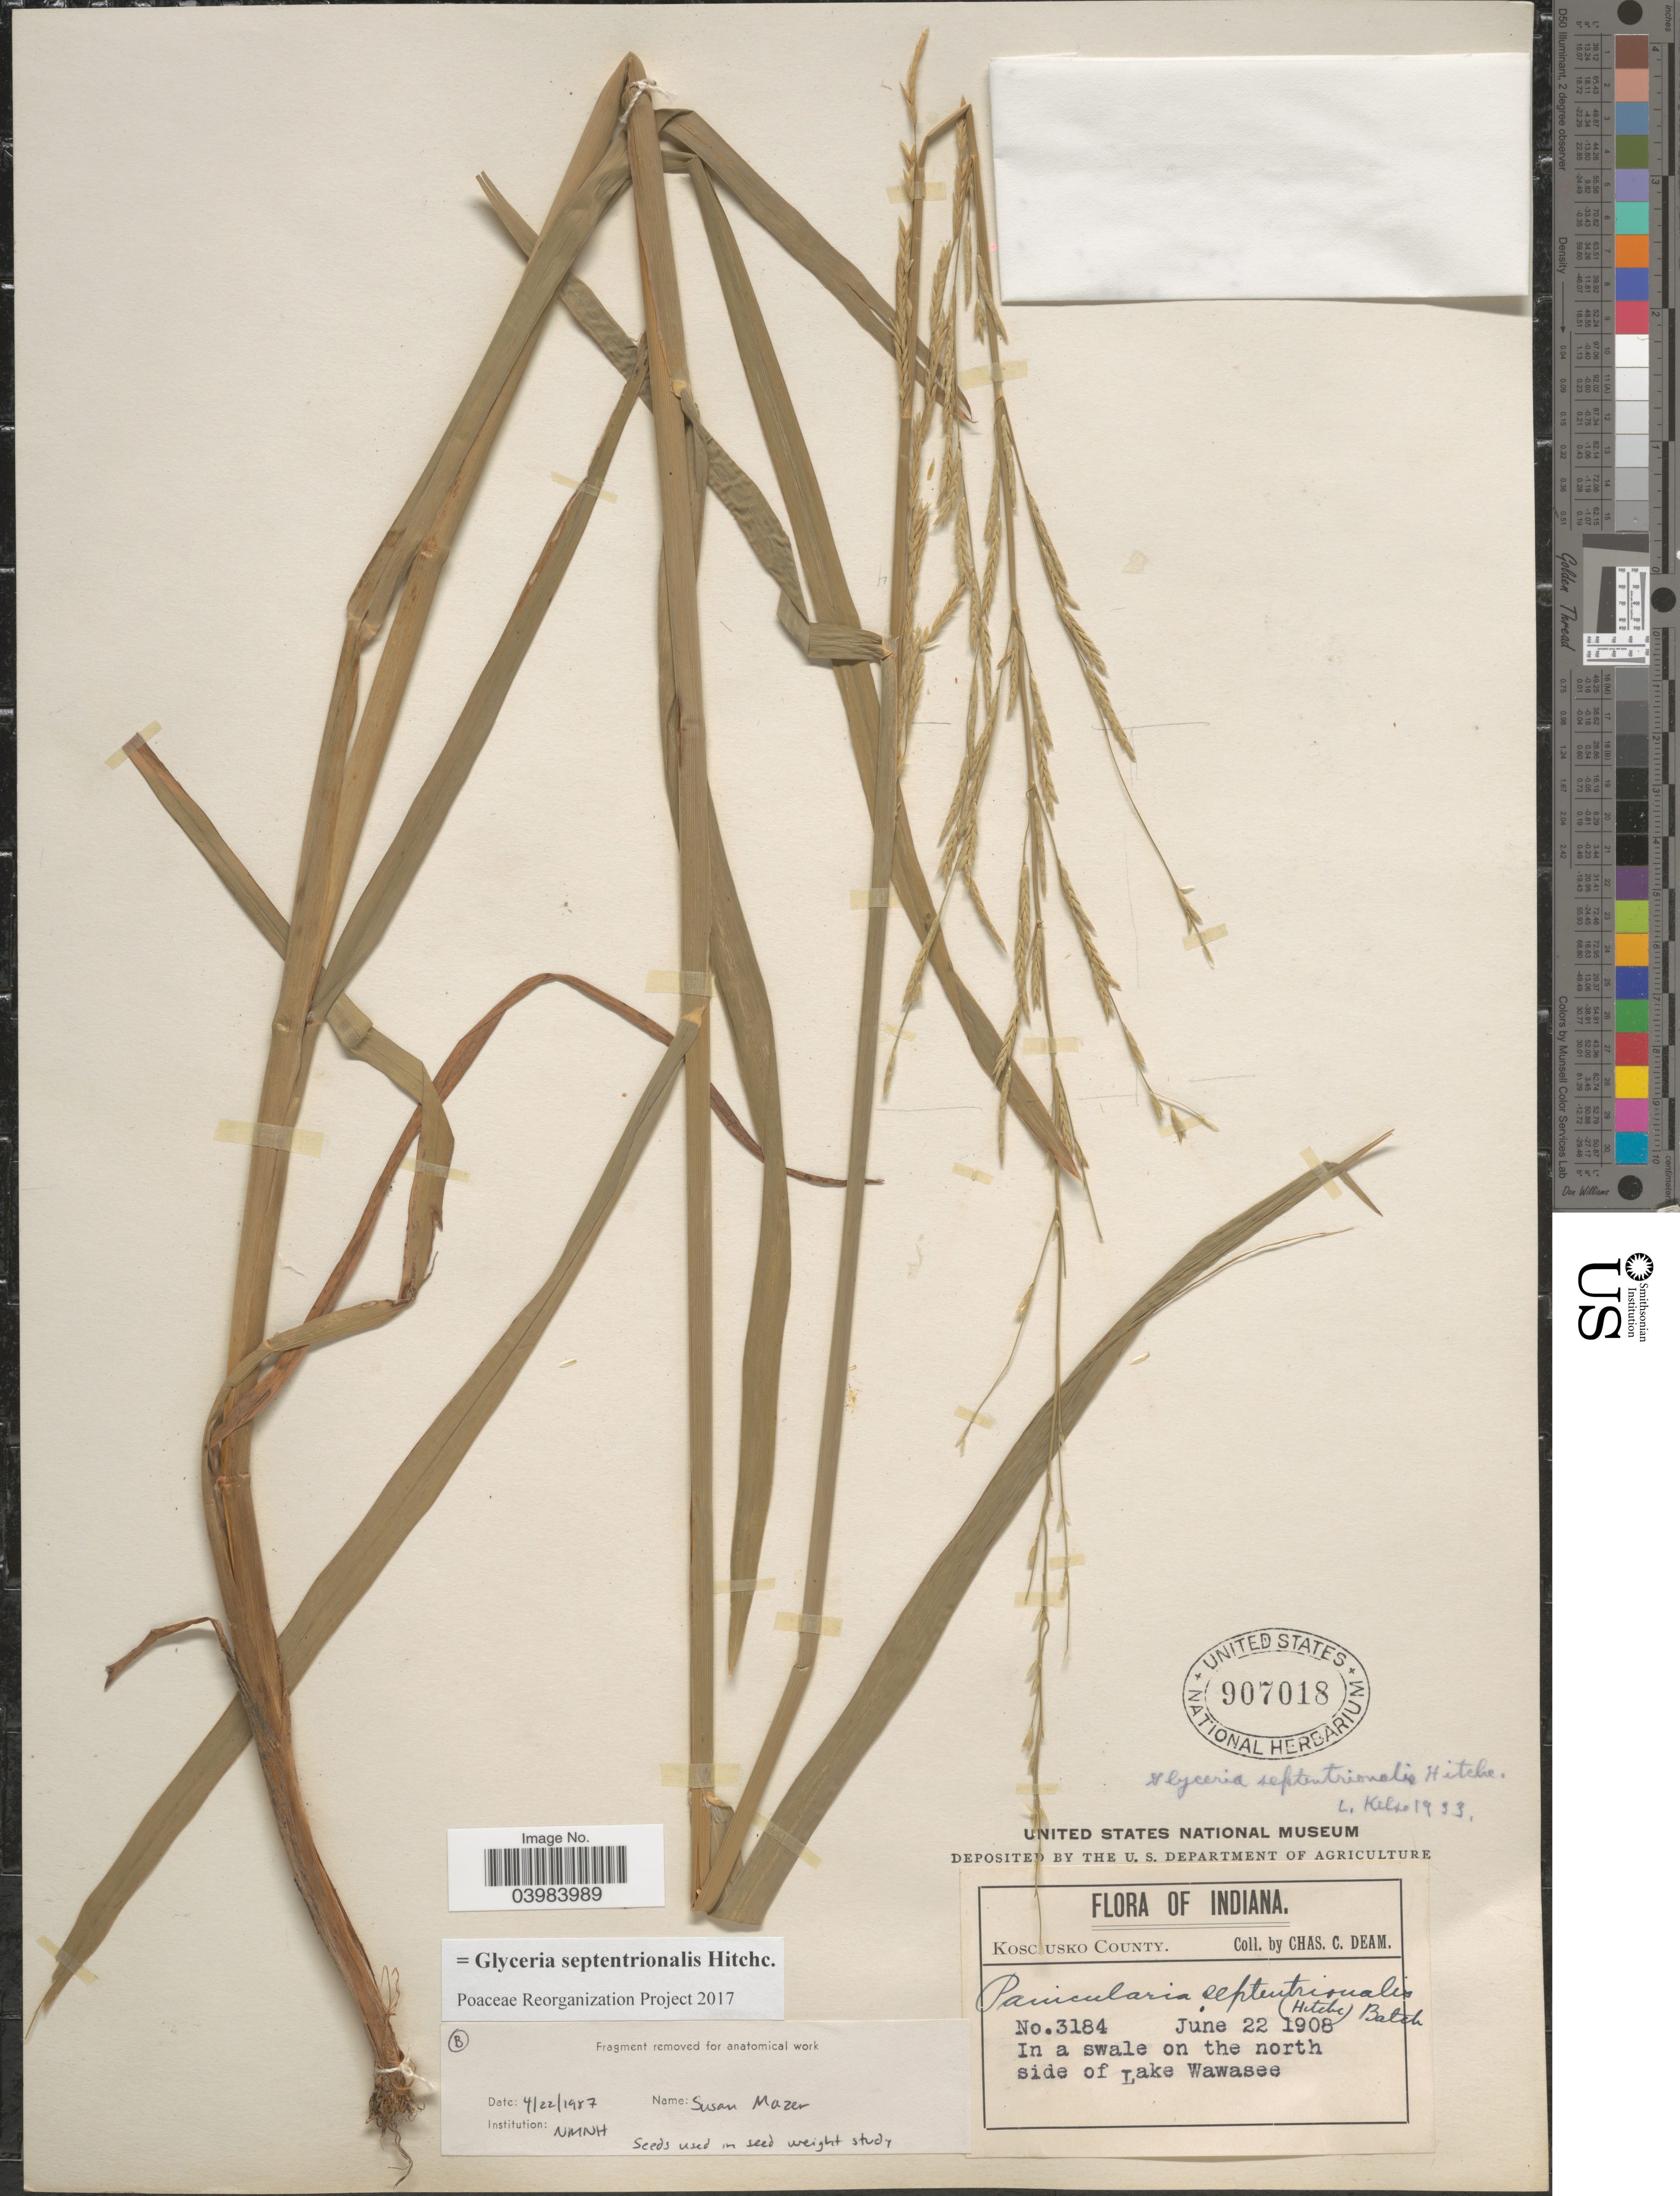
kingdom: Plantae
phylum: Tracheophyta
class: Liliopsida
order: Poales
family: Poaceae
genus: Glyceria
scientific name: Glyceria septentrionalis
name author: Hitchc.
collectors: C. C. Deam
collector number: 3184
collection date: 1908-06-22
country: United States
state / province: Indiana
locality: Kosciusko County. In a swale on the north side of Lake Wawasee.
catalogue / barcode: US 907018